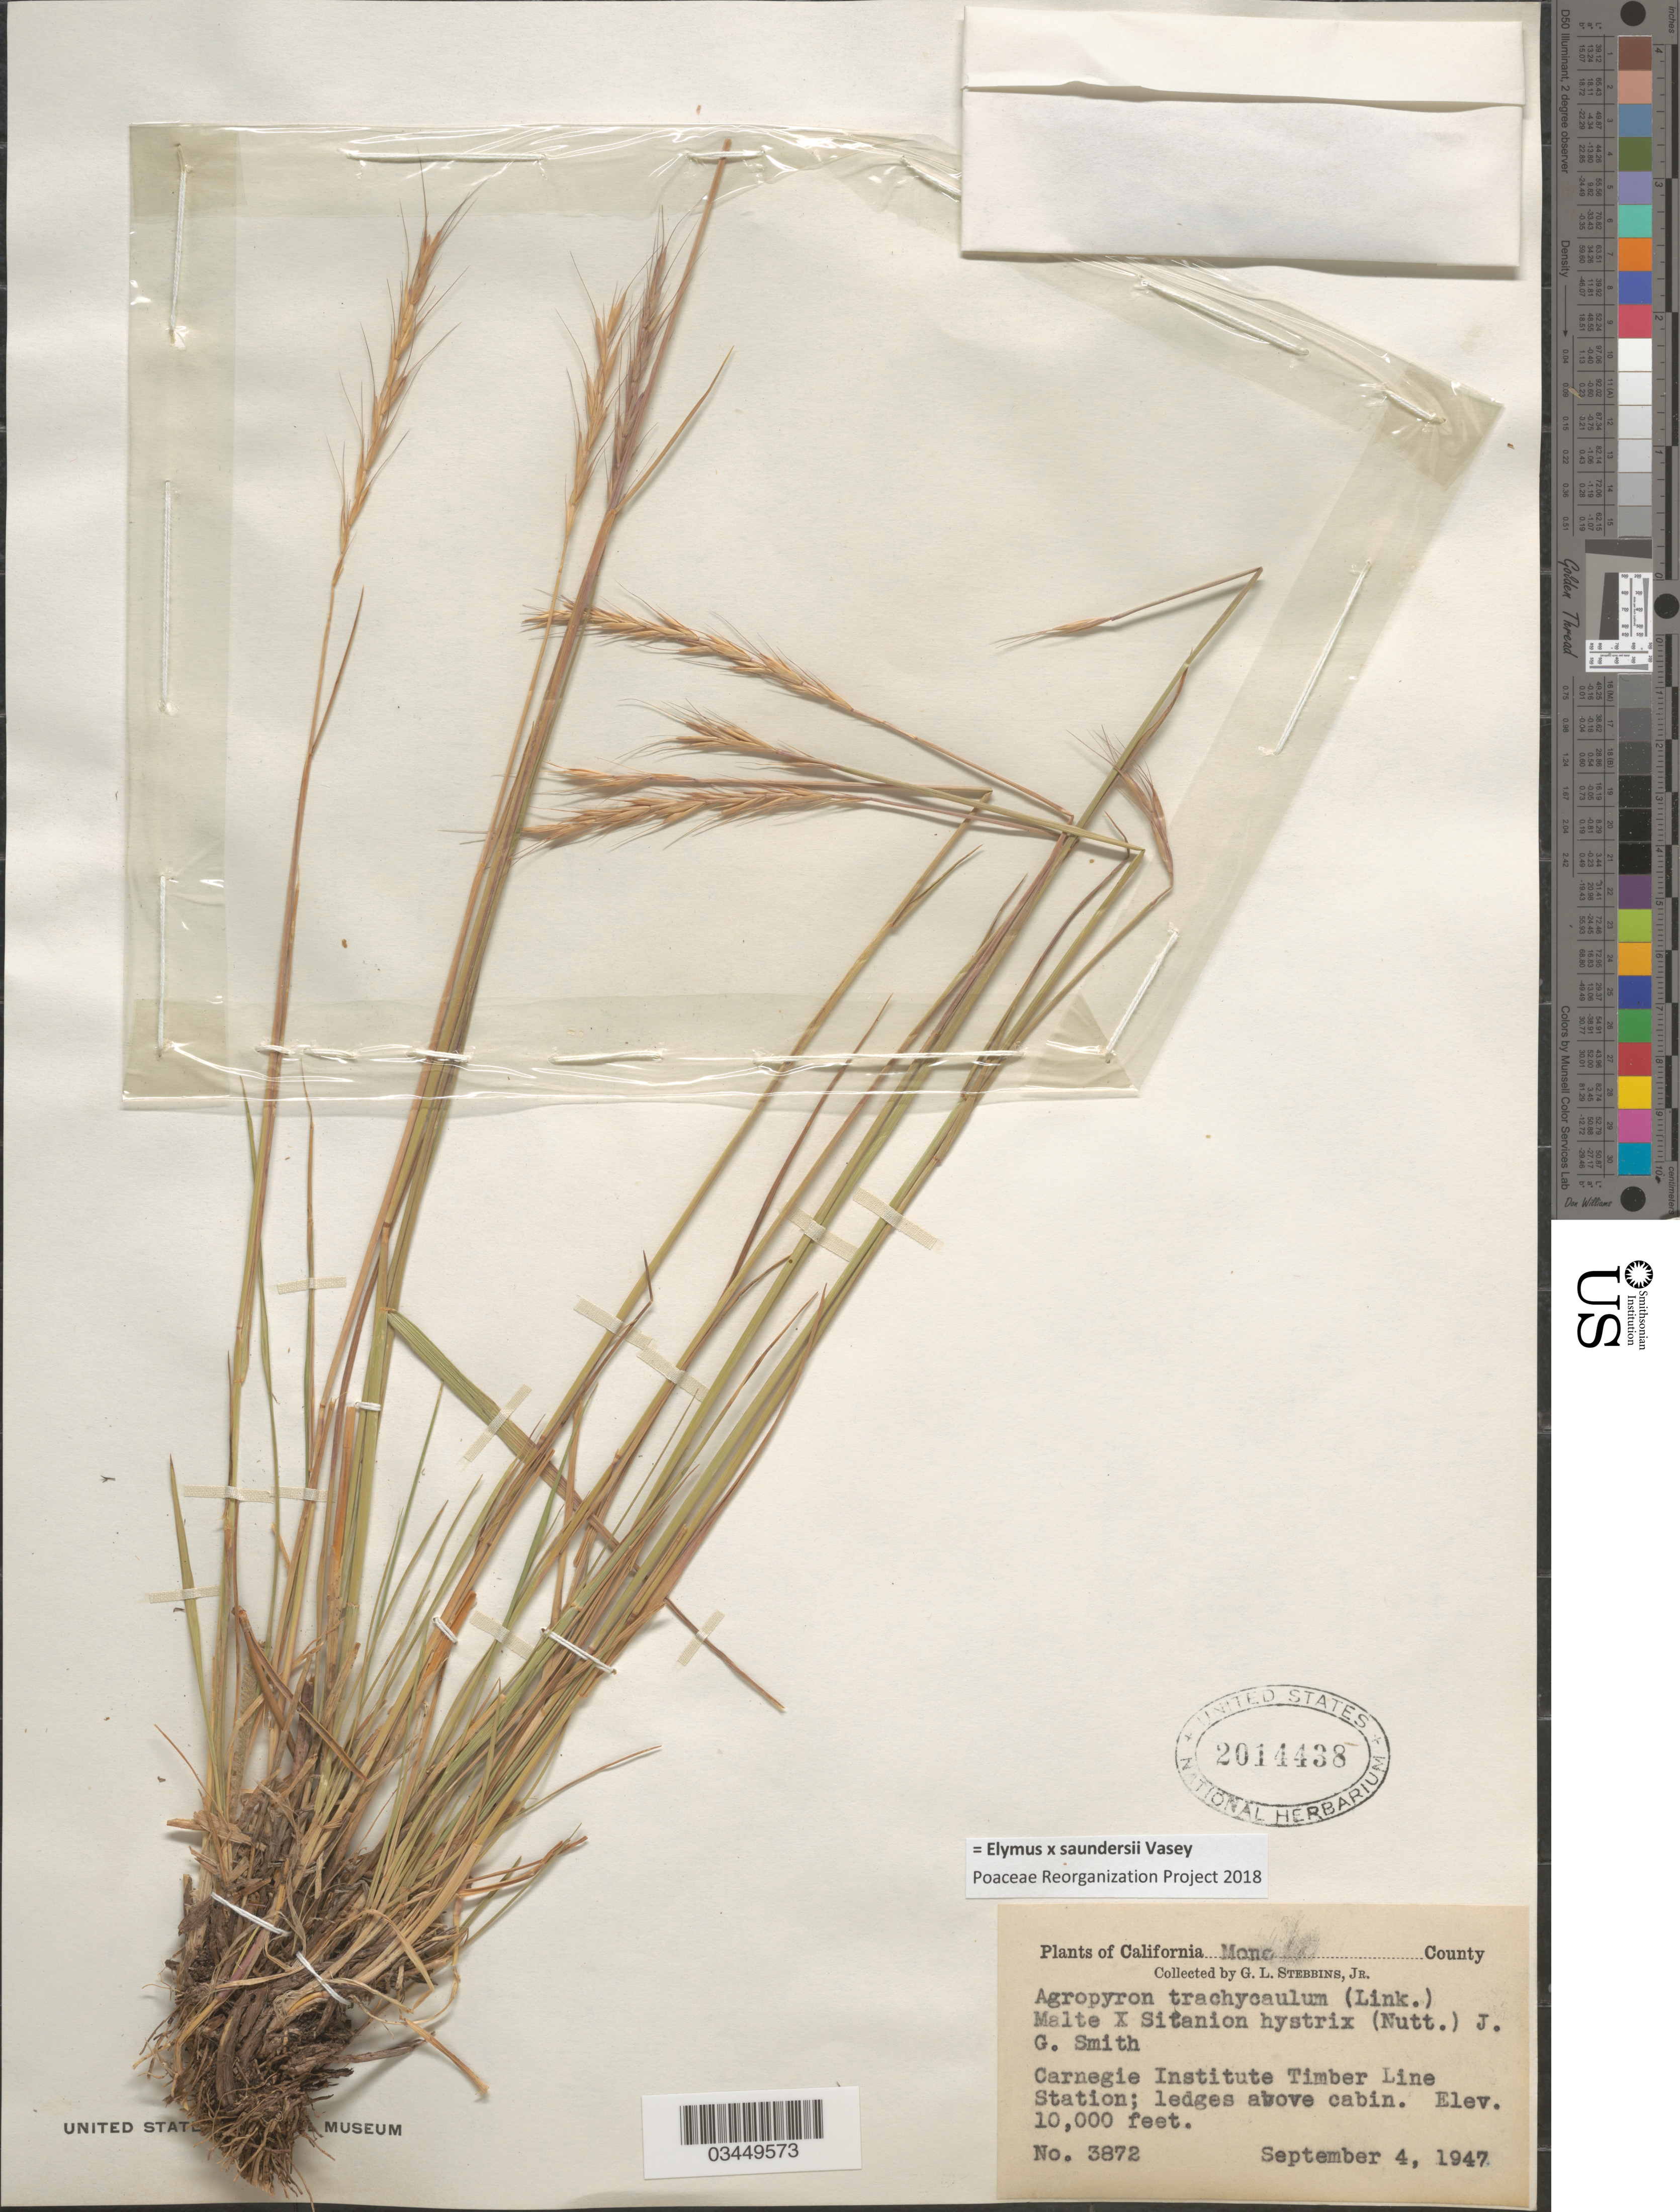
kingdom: Plantae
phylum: Tracheophyta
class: Liliopsida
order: Poales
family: Poaceae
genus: Elymus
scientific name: Elymus x saundersii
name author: Vasey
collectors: G. L. Stebbins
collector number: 3872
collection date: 1947-09-04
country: United States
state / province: California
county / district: Mono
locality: Mono County. Carnegie Institute Timber Line Station; ledges above cabin.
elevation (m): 3048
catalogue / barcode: US 2014438